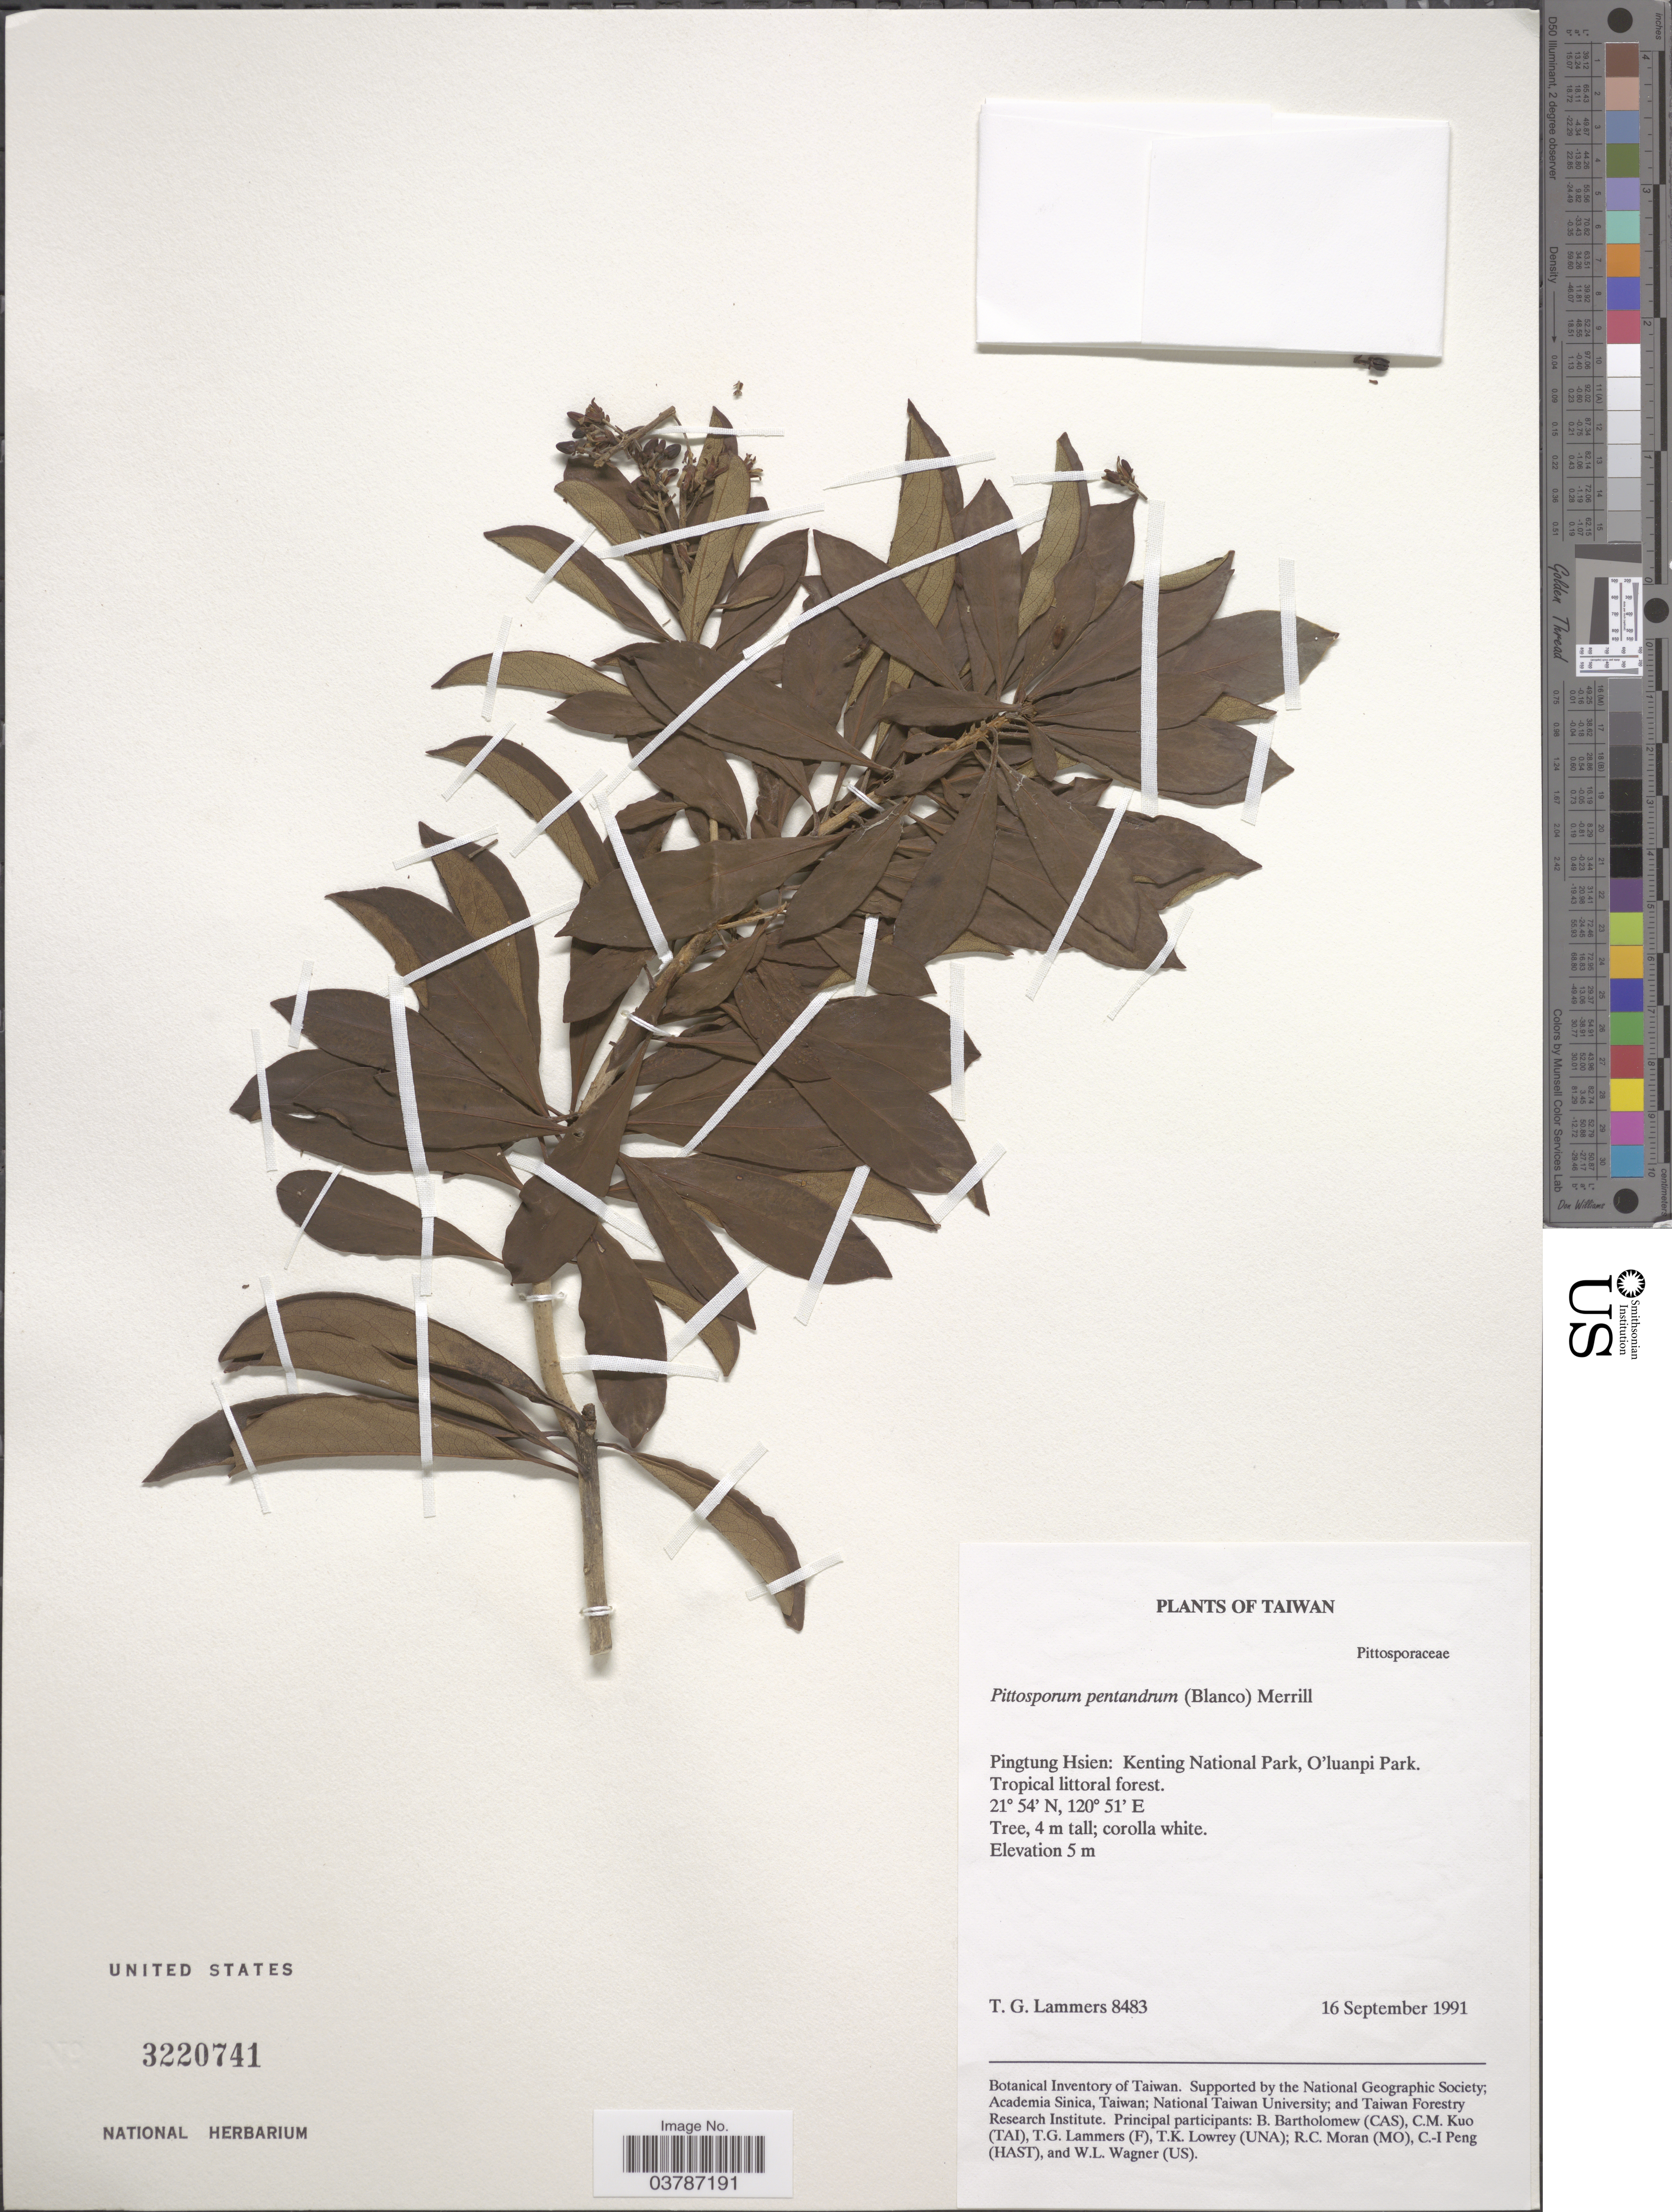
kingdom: Plantae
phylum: Tracheophyta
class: Magnoliopsida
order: Apiales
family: Pittosporaceae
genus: Pittosporum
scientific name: Pittosporum pentandrum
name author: (Blanco) Merr.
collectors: T. Lammers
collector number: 8483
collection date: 1991-09-16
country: Taiwan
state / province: Pingtung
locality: Pingtung Hsien: Kenting National Park, O'luanpi Park.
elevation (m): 5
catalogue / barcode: US 3220741